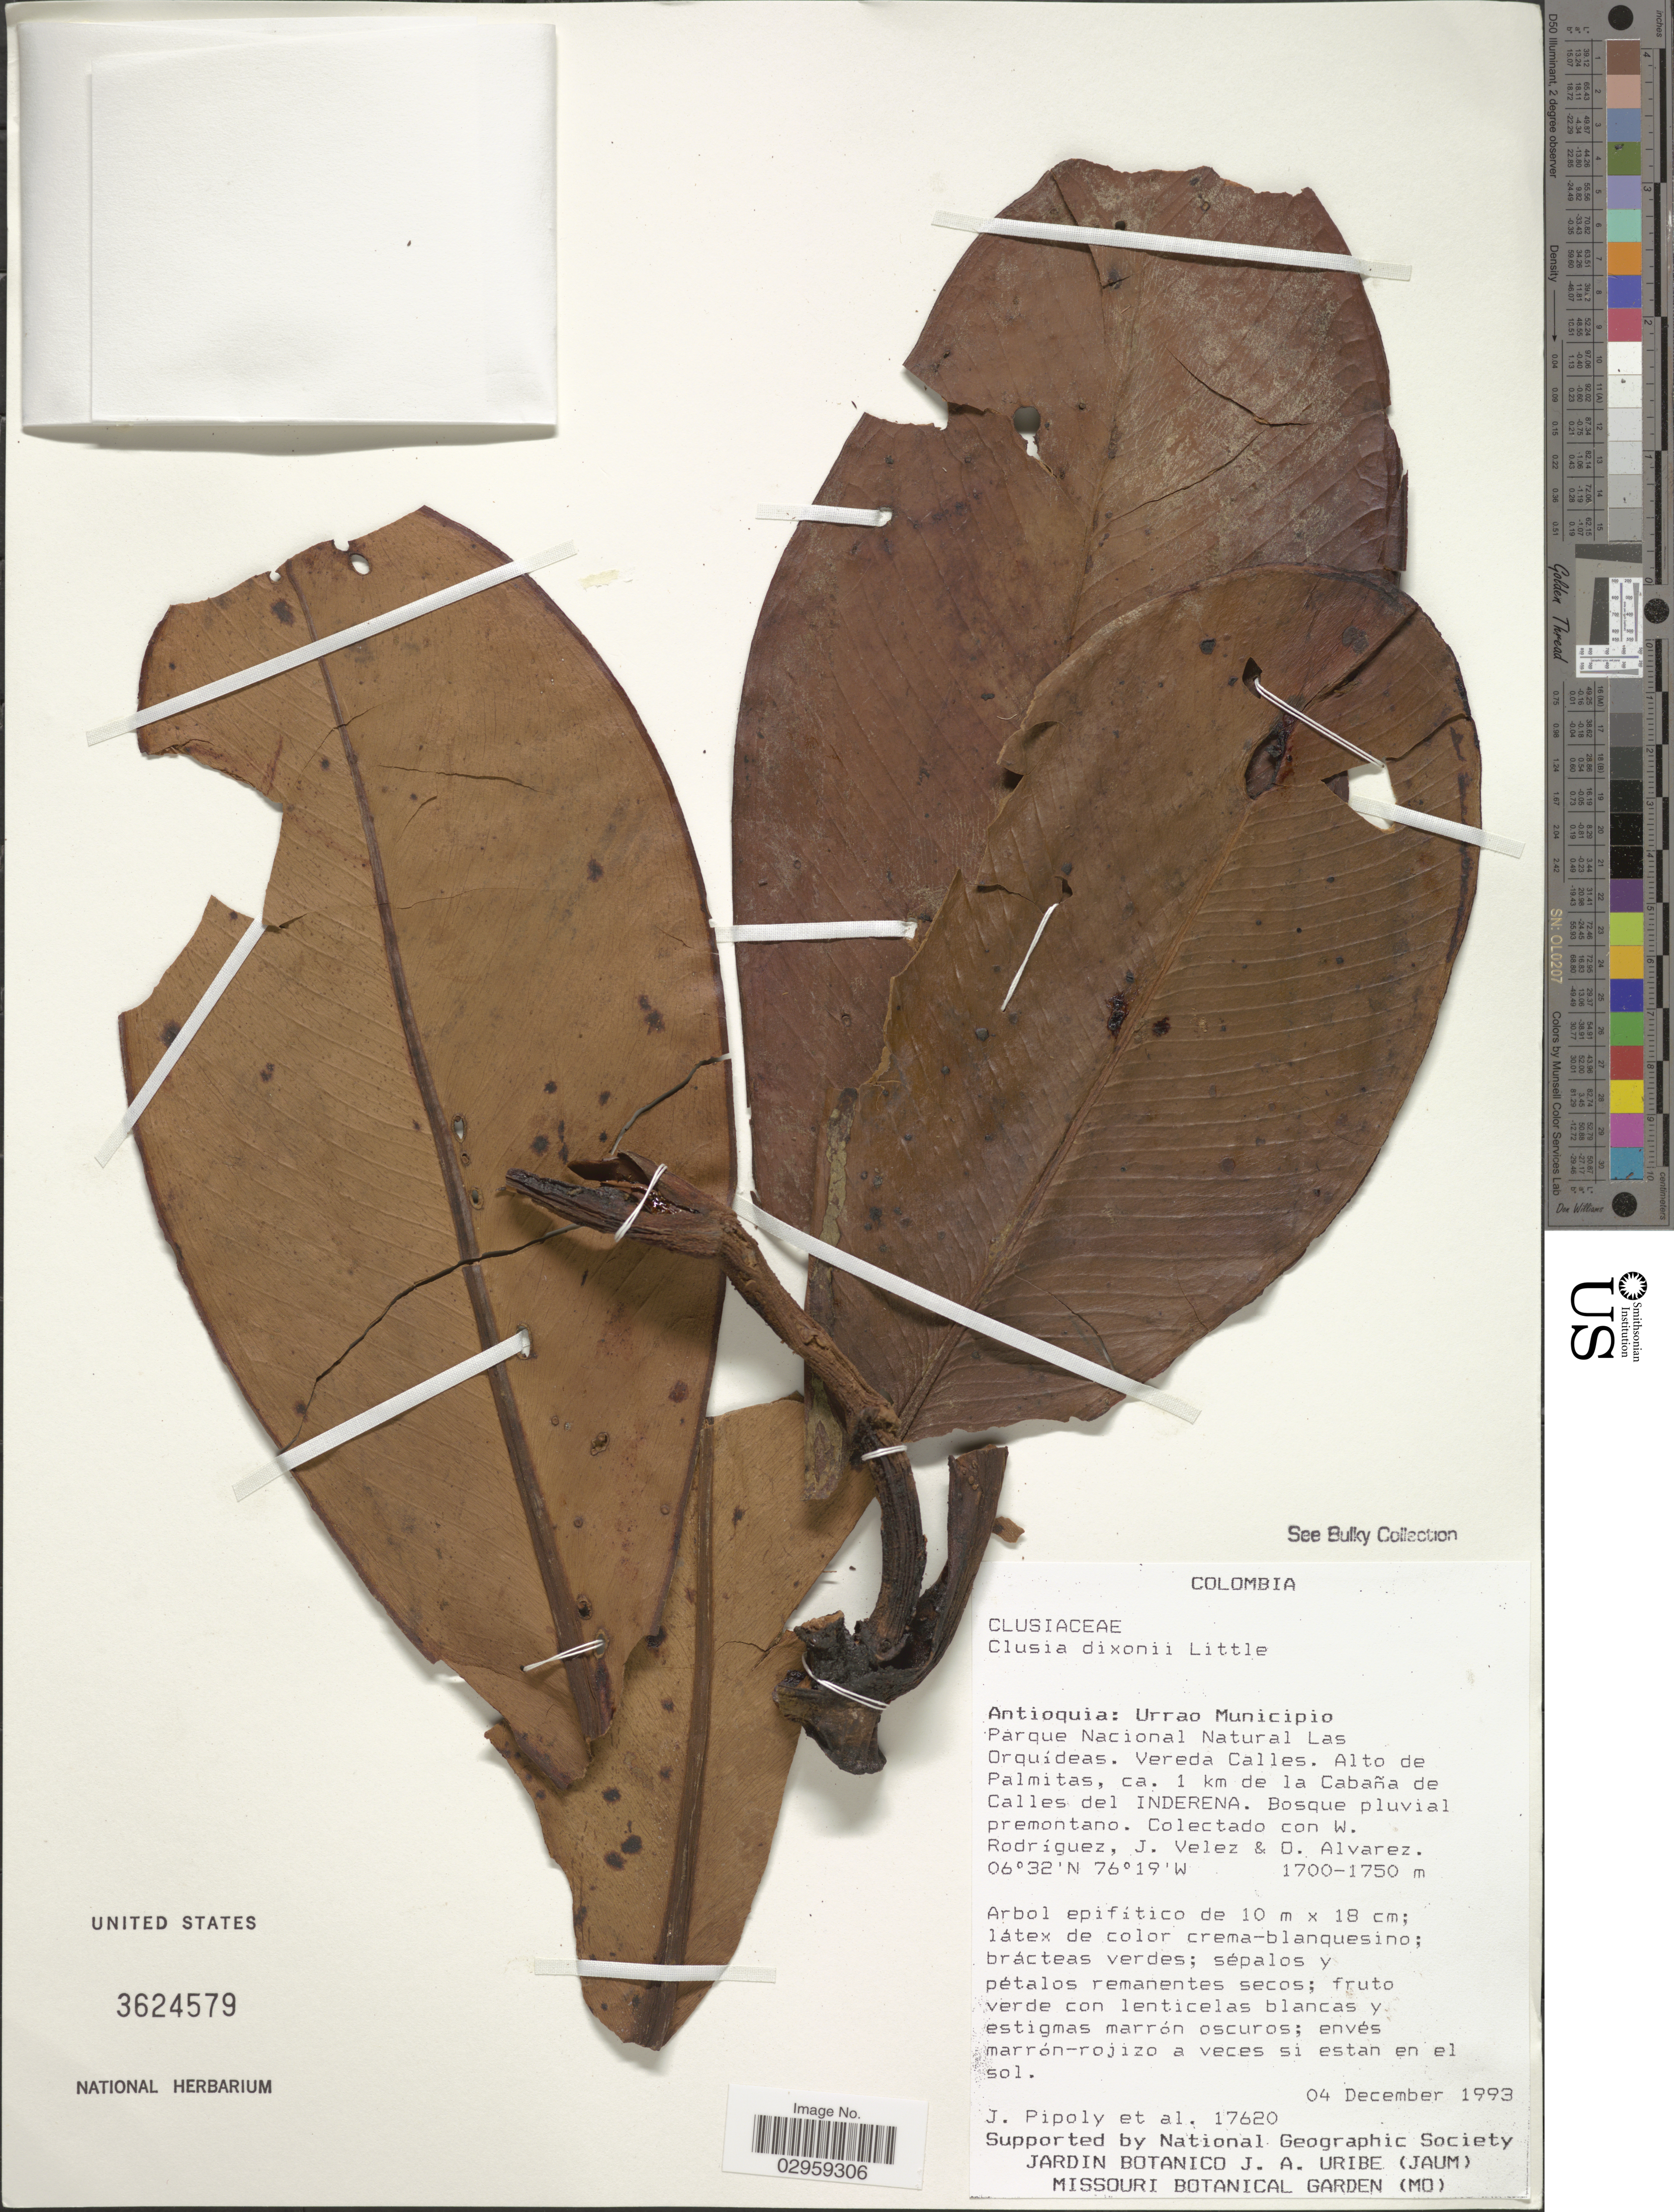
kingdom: Plantae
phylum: Tracheophyta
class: Magnoliopsida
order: Malpighiales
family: Clusiaceae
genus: Clusia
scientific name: Clusia dixonii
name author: Little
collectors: J. J. Pipoly, W. Rodriguez, J. Velez & O. Alvarez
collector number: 17620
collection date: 1993-12-04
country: Colombia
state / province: Antioquia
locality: Urrao Municipio Parque Nacional Natural Las Orquídeas. Vereda Calles. Alto de Palmitas, ca. 1 km de la Cabaña de Calles del Inderena. Bosque pluvial premontano.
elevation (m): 1700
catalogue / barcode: US 3624579